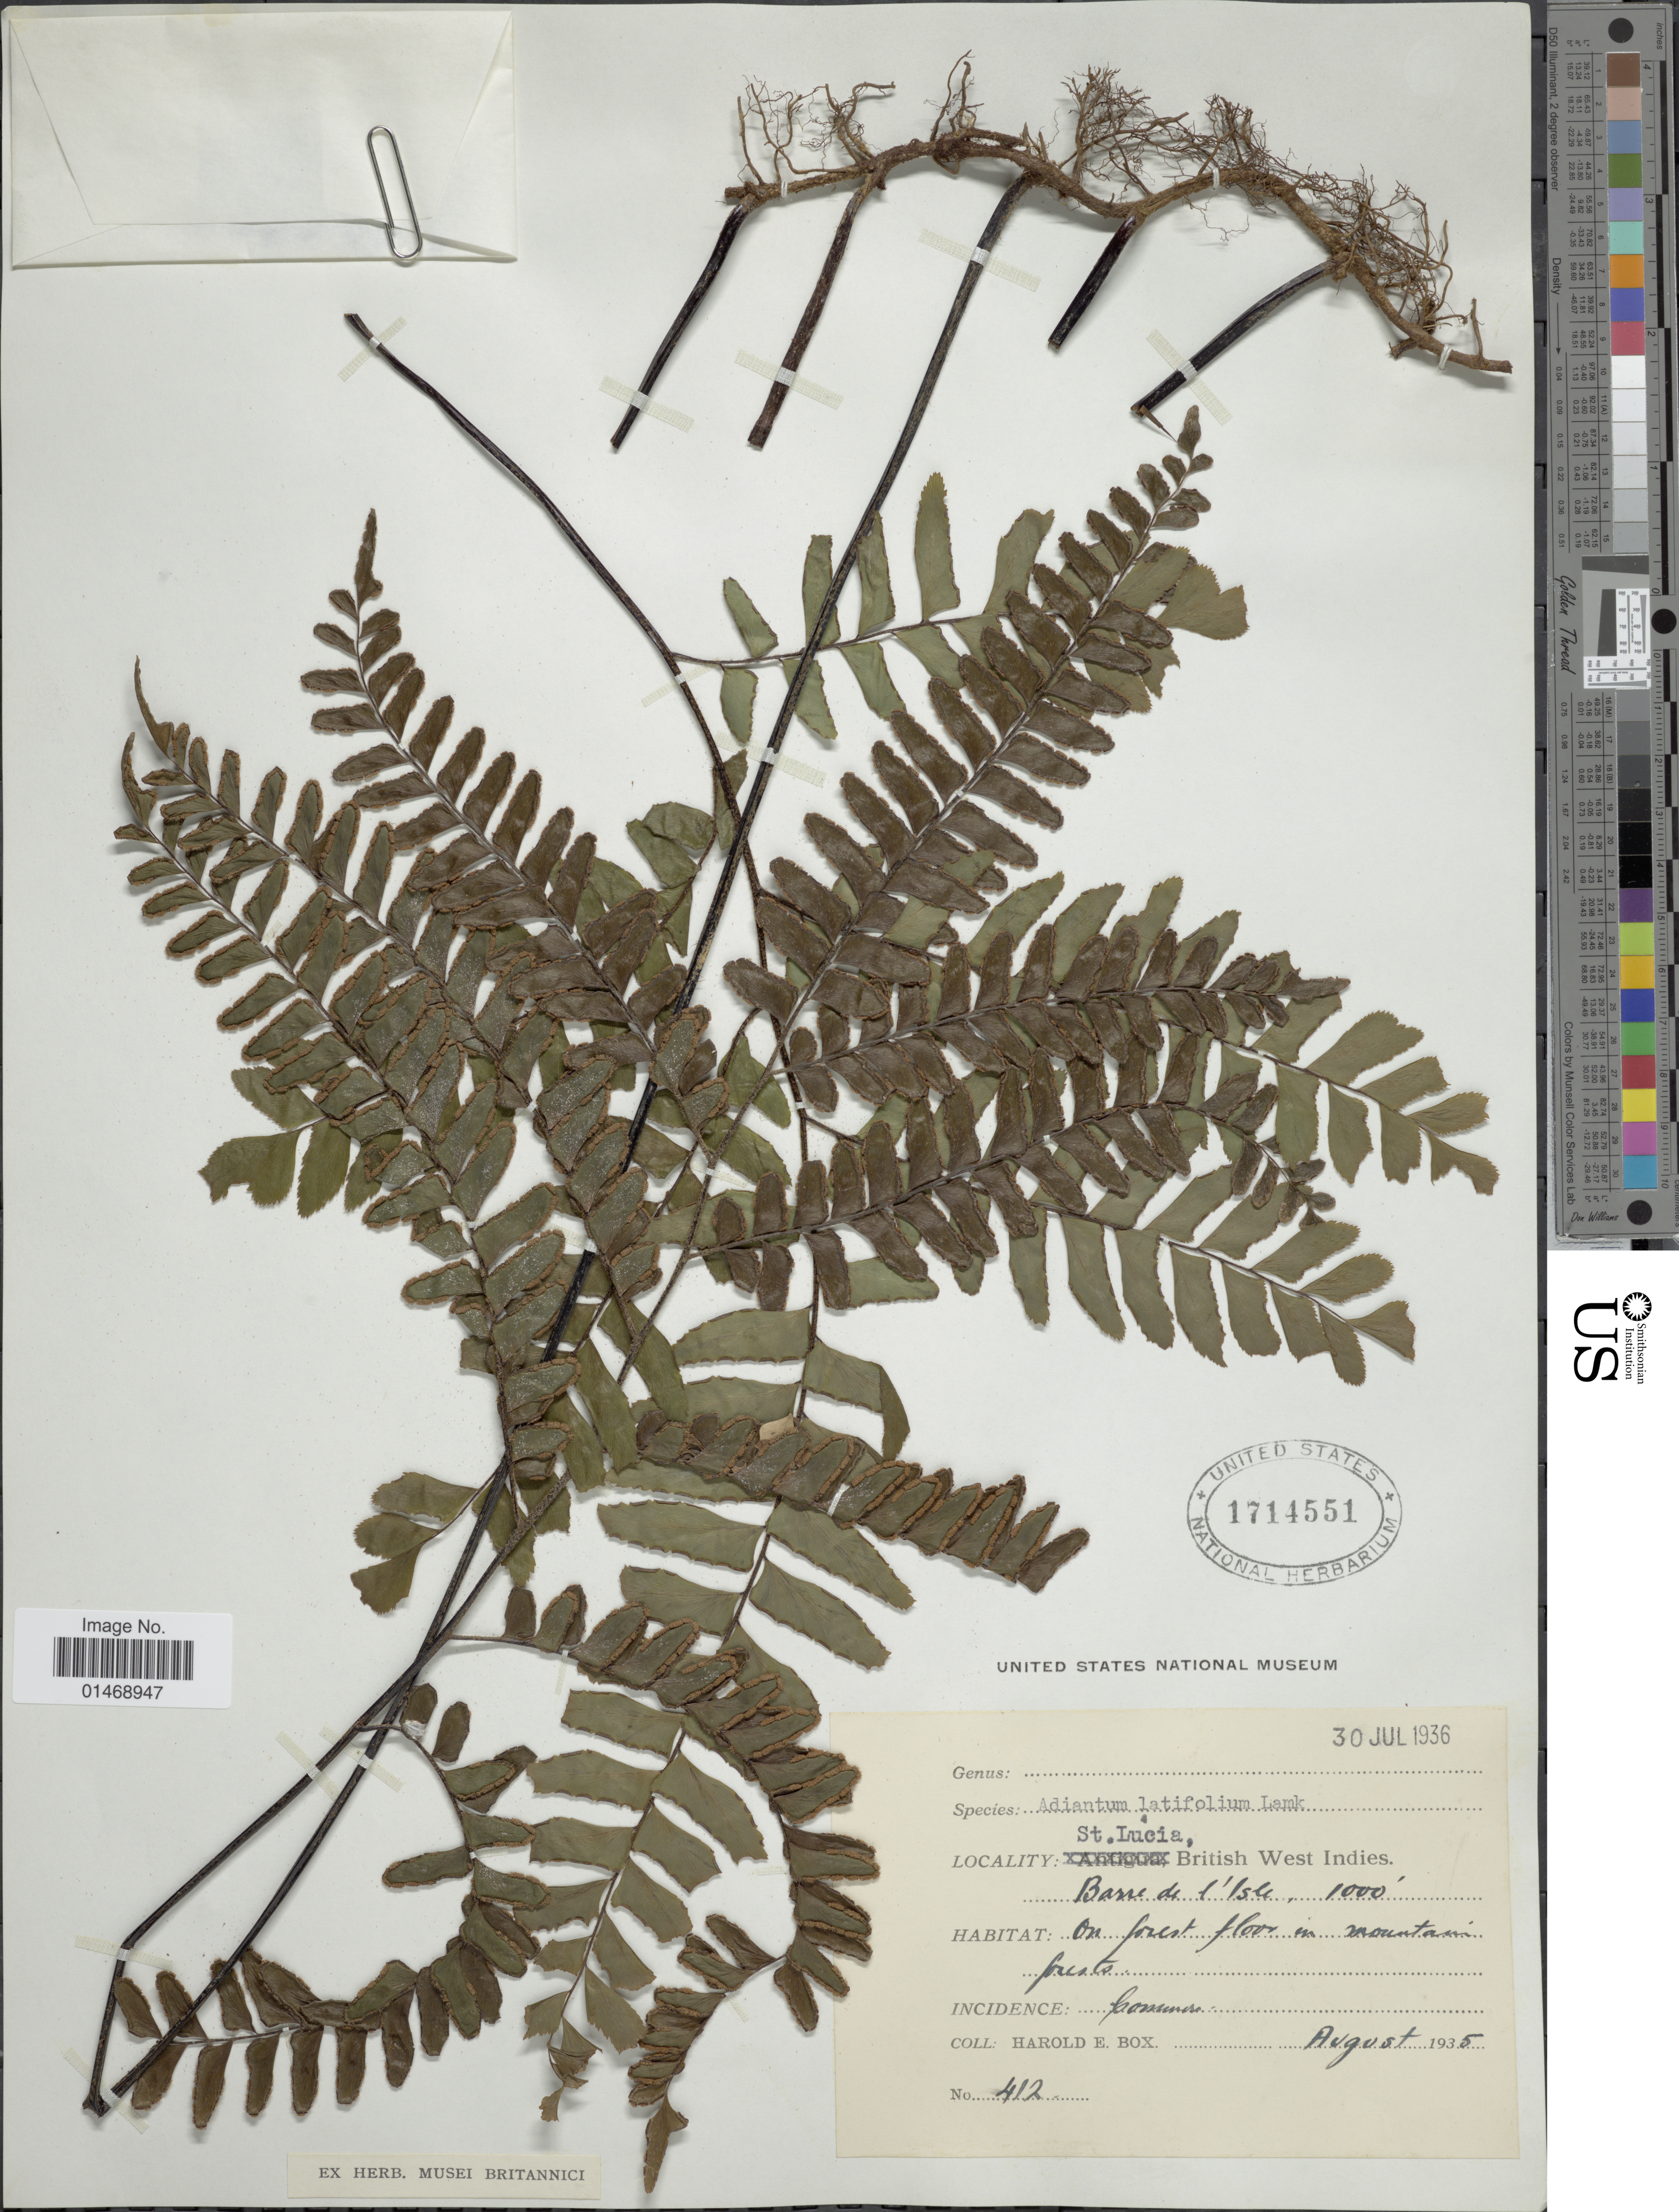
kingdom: Plantae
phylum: Tracheophyta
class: Polypodiopsida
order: Polypodiales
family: Pteridaceae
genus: Adiantum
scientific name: Adiantum latifolium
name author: Lam.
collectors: H. E. Box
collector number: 412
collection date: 1935-08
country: St. Lucia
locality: British West Indies, barre de l'Isle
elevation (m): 305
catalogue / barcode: US 1714551